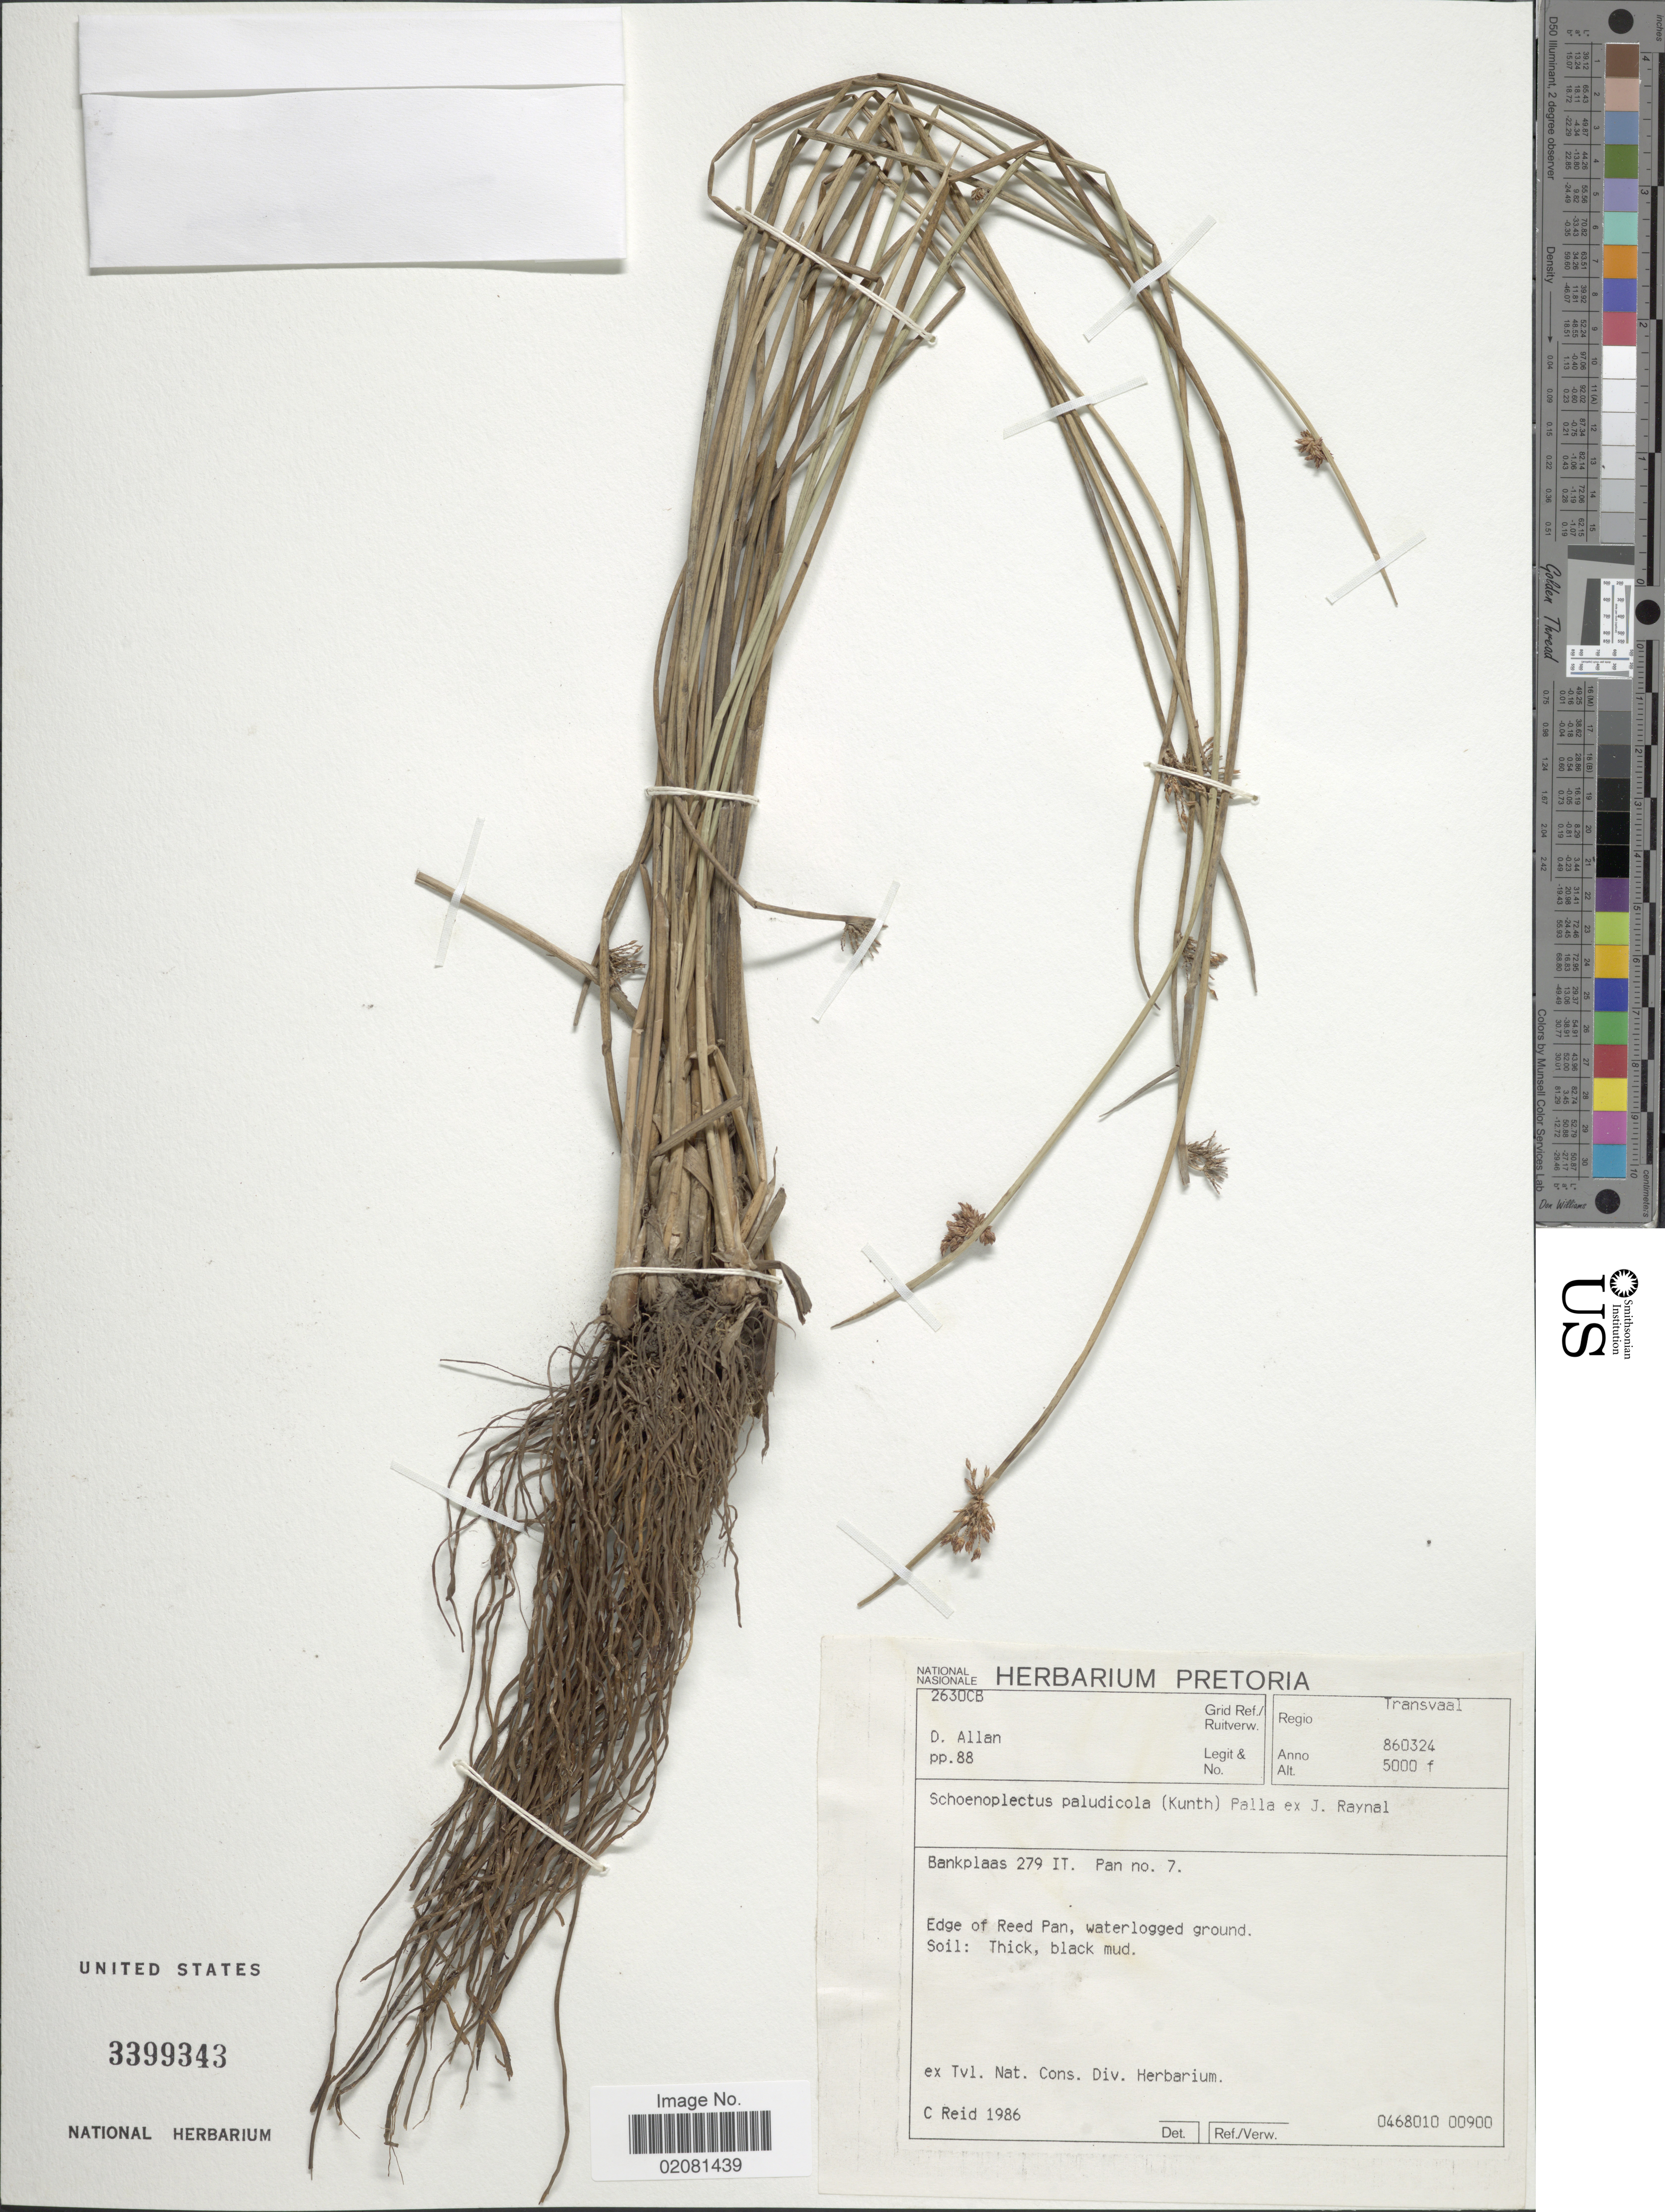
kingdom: Plantae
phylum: Tracheophyta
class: Liliopsida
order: Poales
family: Cyperaceae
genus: Schoenoplectus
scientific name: Schoenoplectus paludicola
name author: (Kunth) Palla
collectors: D. Allan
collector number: pp.88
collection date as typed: Transcribed d/m/y: 24/3/86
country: South Africa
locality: Regio Transvaal. Bankplaas 279 IT. Pan no. 7. Edge of Reed Pan, waterlogged ground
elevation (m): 1524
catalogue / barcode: US 3399343